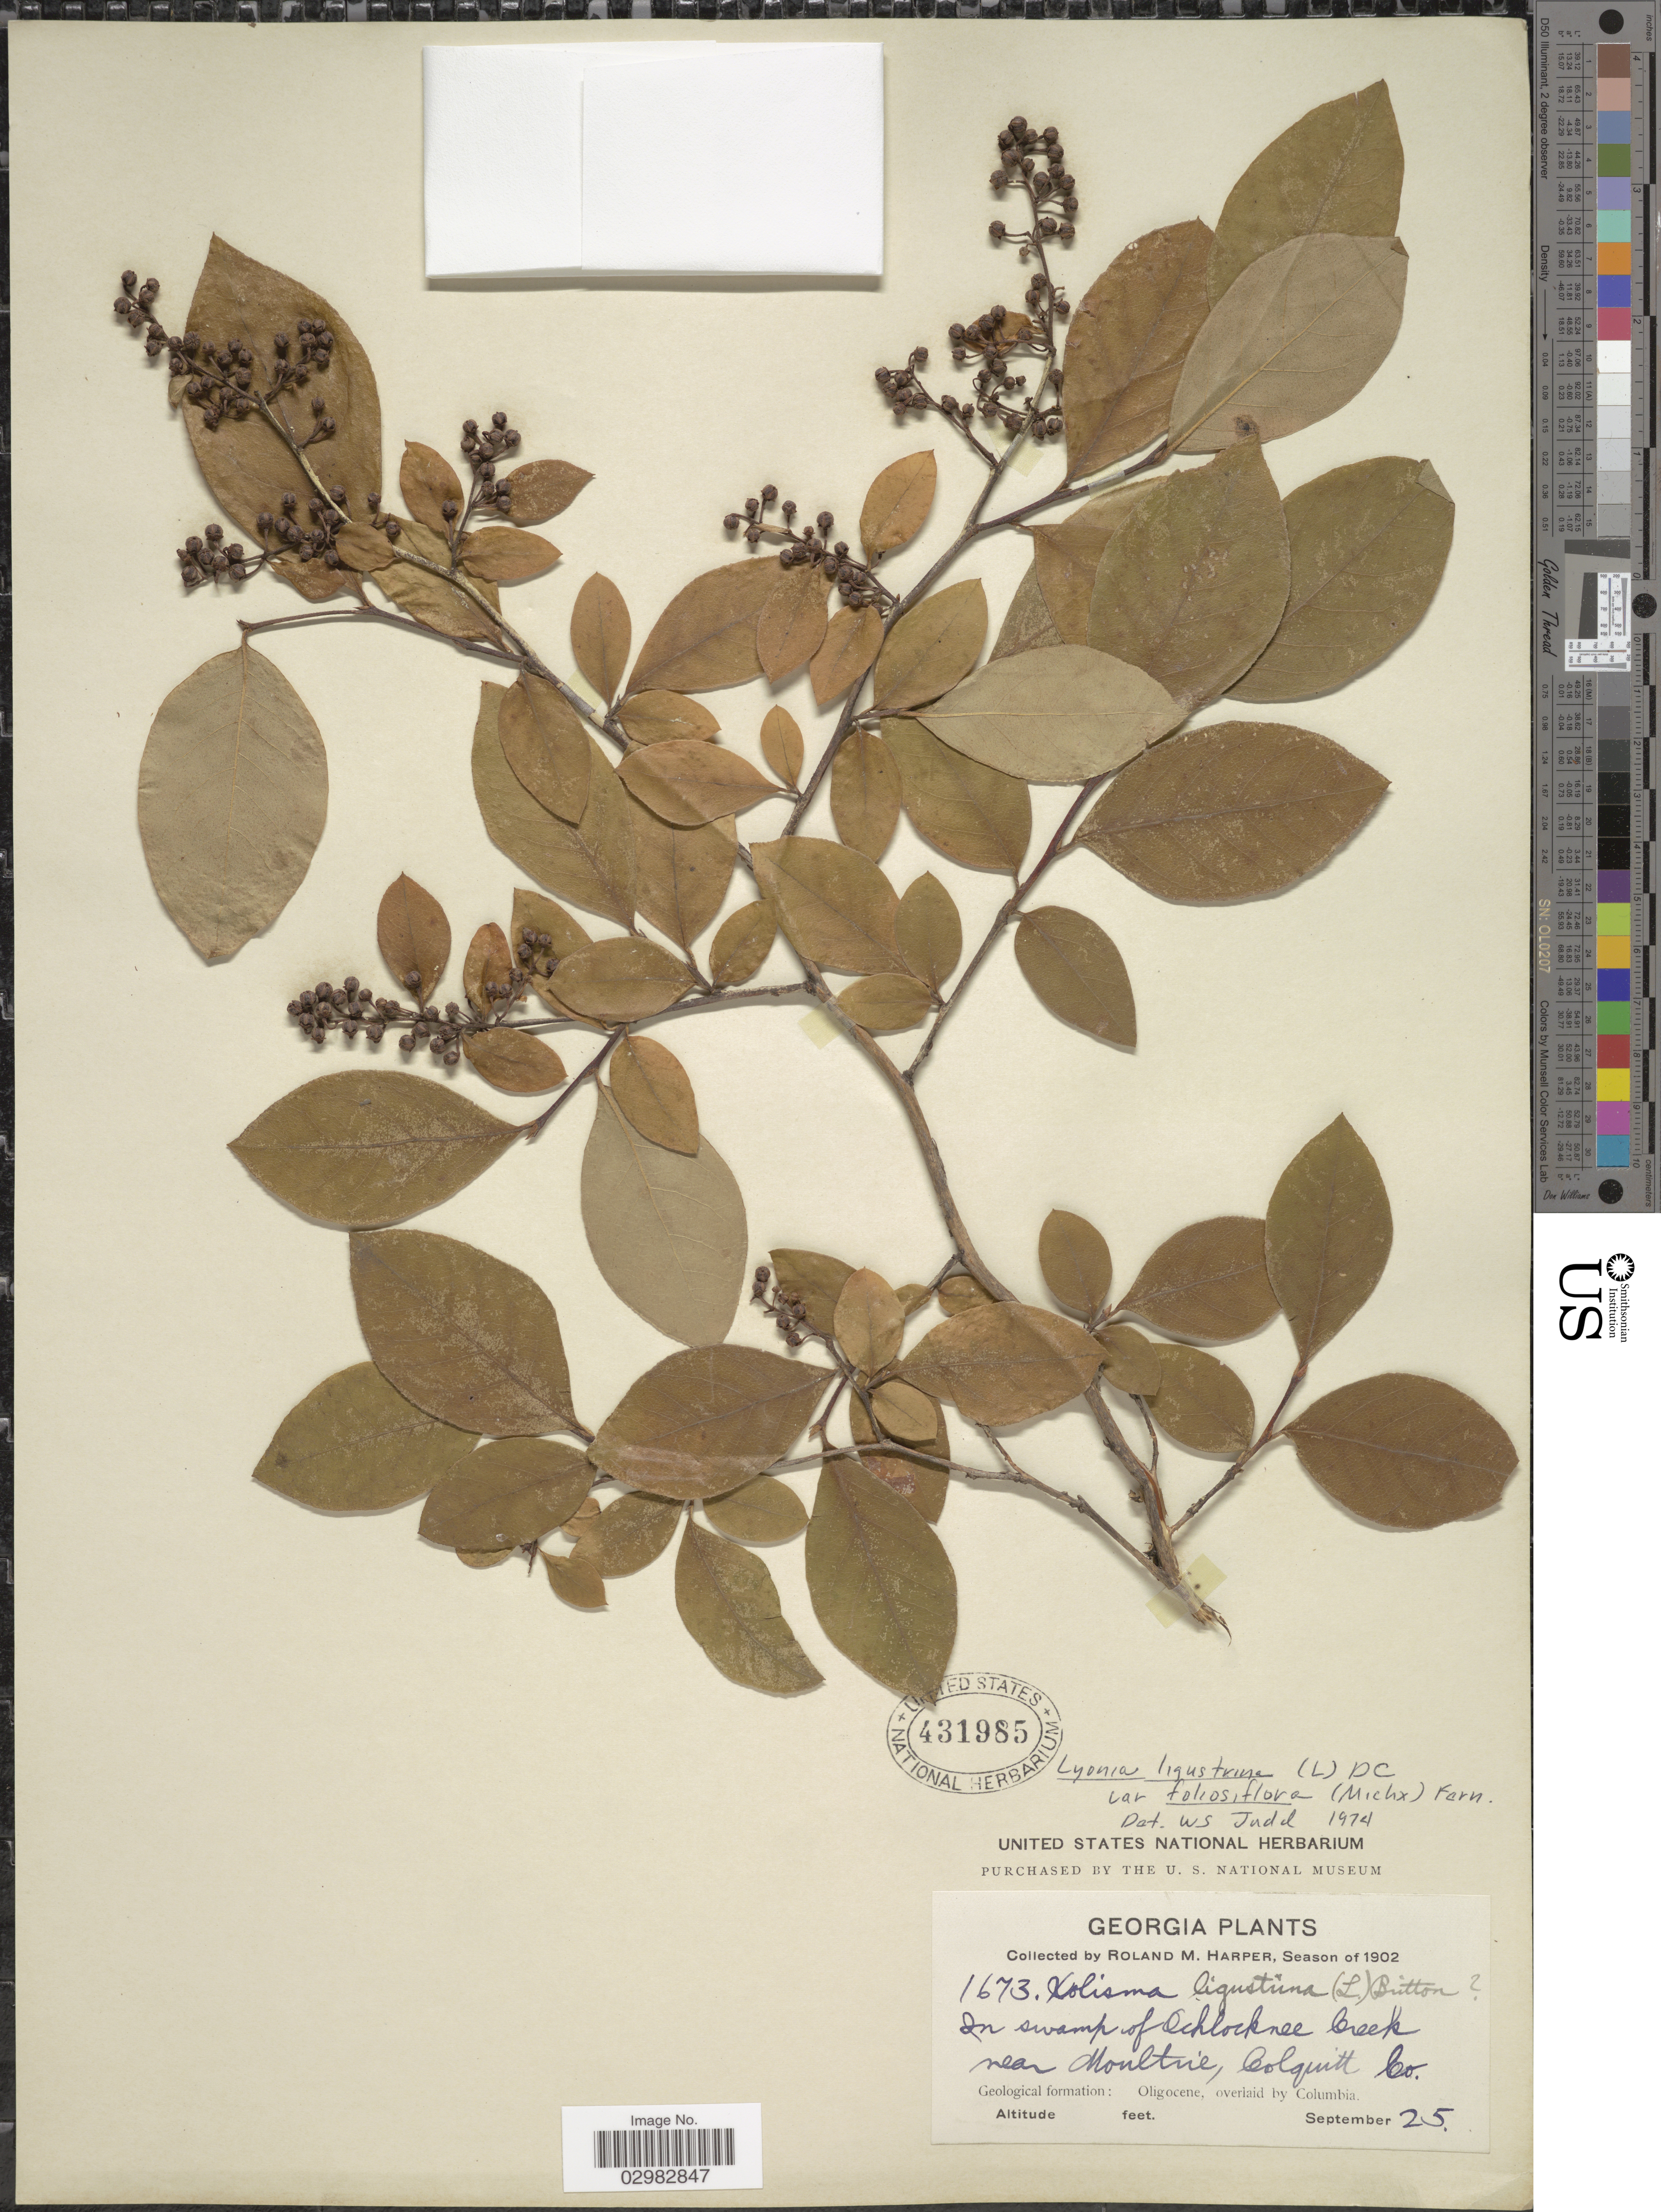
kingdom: Plantae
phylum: Tracheophyta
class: Magnoliopsida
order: Ericales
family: Ericaceae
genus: Lyonia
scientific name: Lyonia ligustrina var. foliosiflora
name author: (Michx.) Fernald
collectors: R. M. Harper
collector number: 1673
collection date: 1902-09-25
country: United States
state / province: Georgia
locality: In swamp of Ochloknee Creek near Moultrie, Colquitt Co. Geological formation: Oligocene, overlaid by Columbia.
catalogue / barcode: US 431985